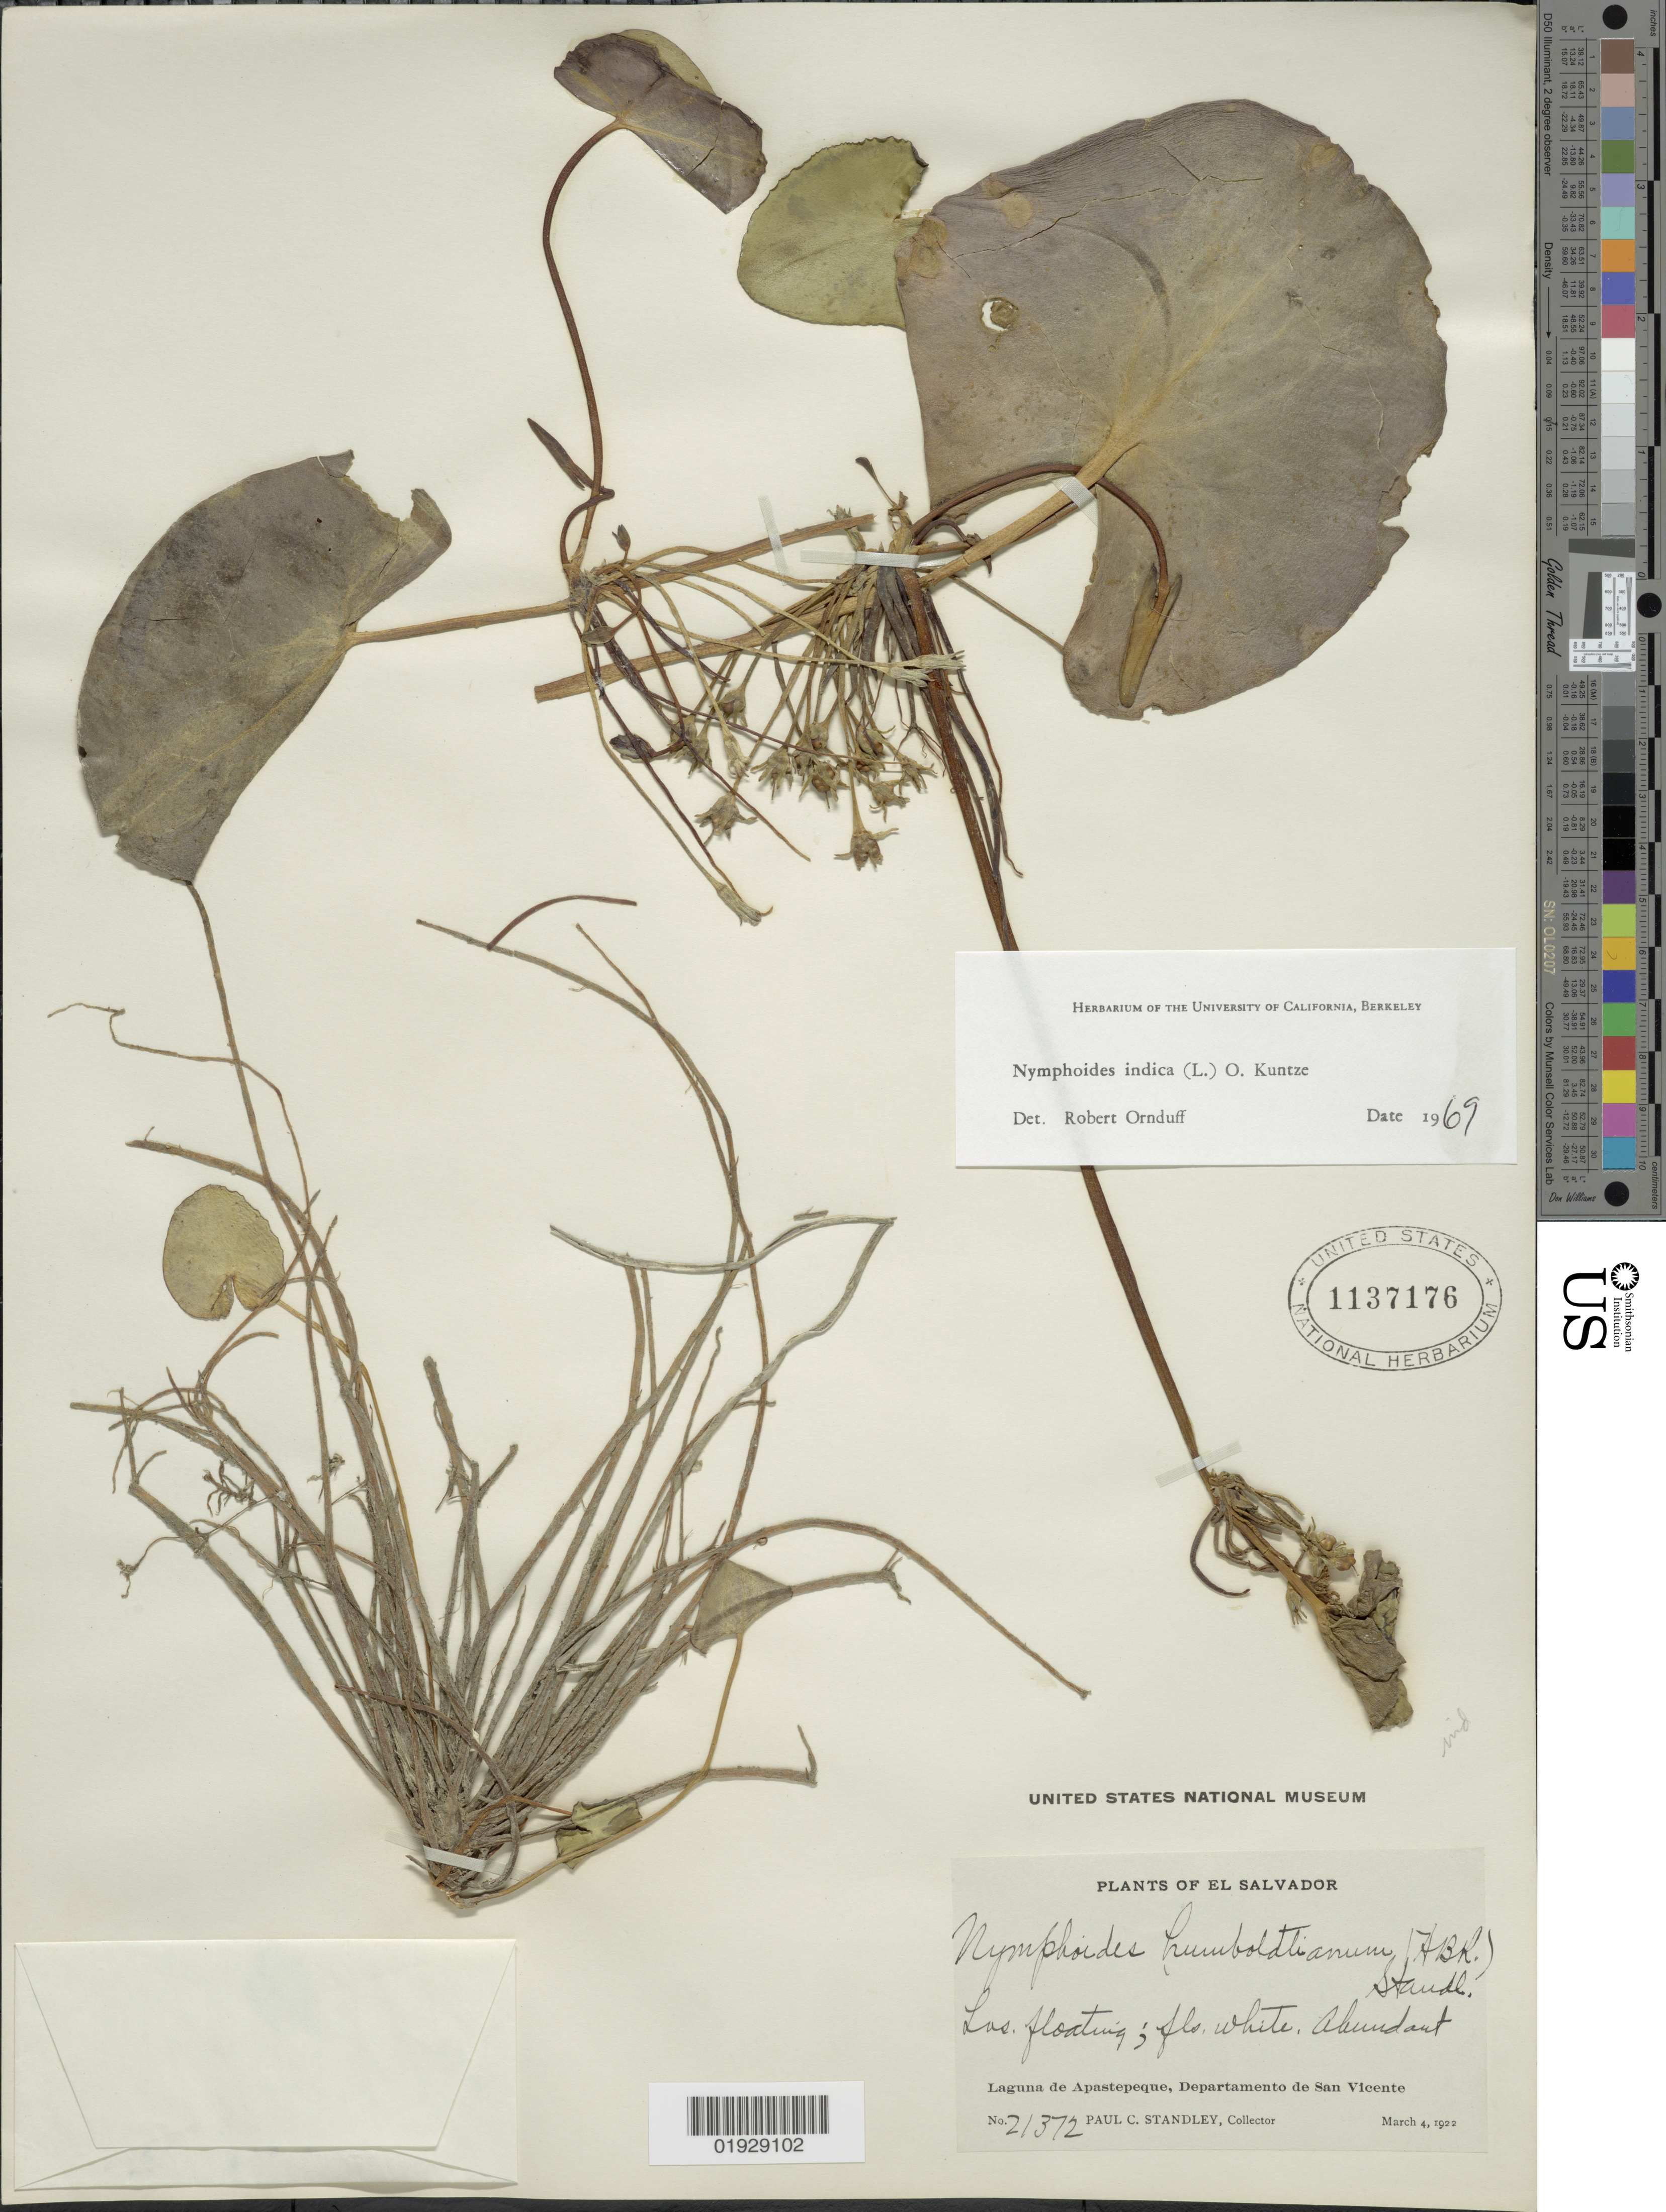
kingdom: Plantae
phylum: Tracheophyta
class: Magnoliopsida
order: Asterales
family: Menyanthaceae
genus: Nymphoides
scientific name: Nymphoides indica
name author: (L.) Kuntze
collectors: P. C. Standley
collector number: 21372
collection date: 1922-03-04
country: El Salvador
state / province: San Vincente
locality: Laguna de Apastepeque. Departamento de San Vicente.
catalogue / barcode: US 1137176